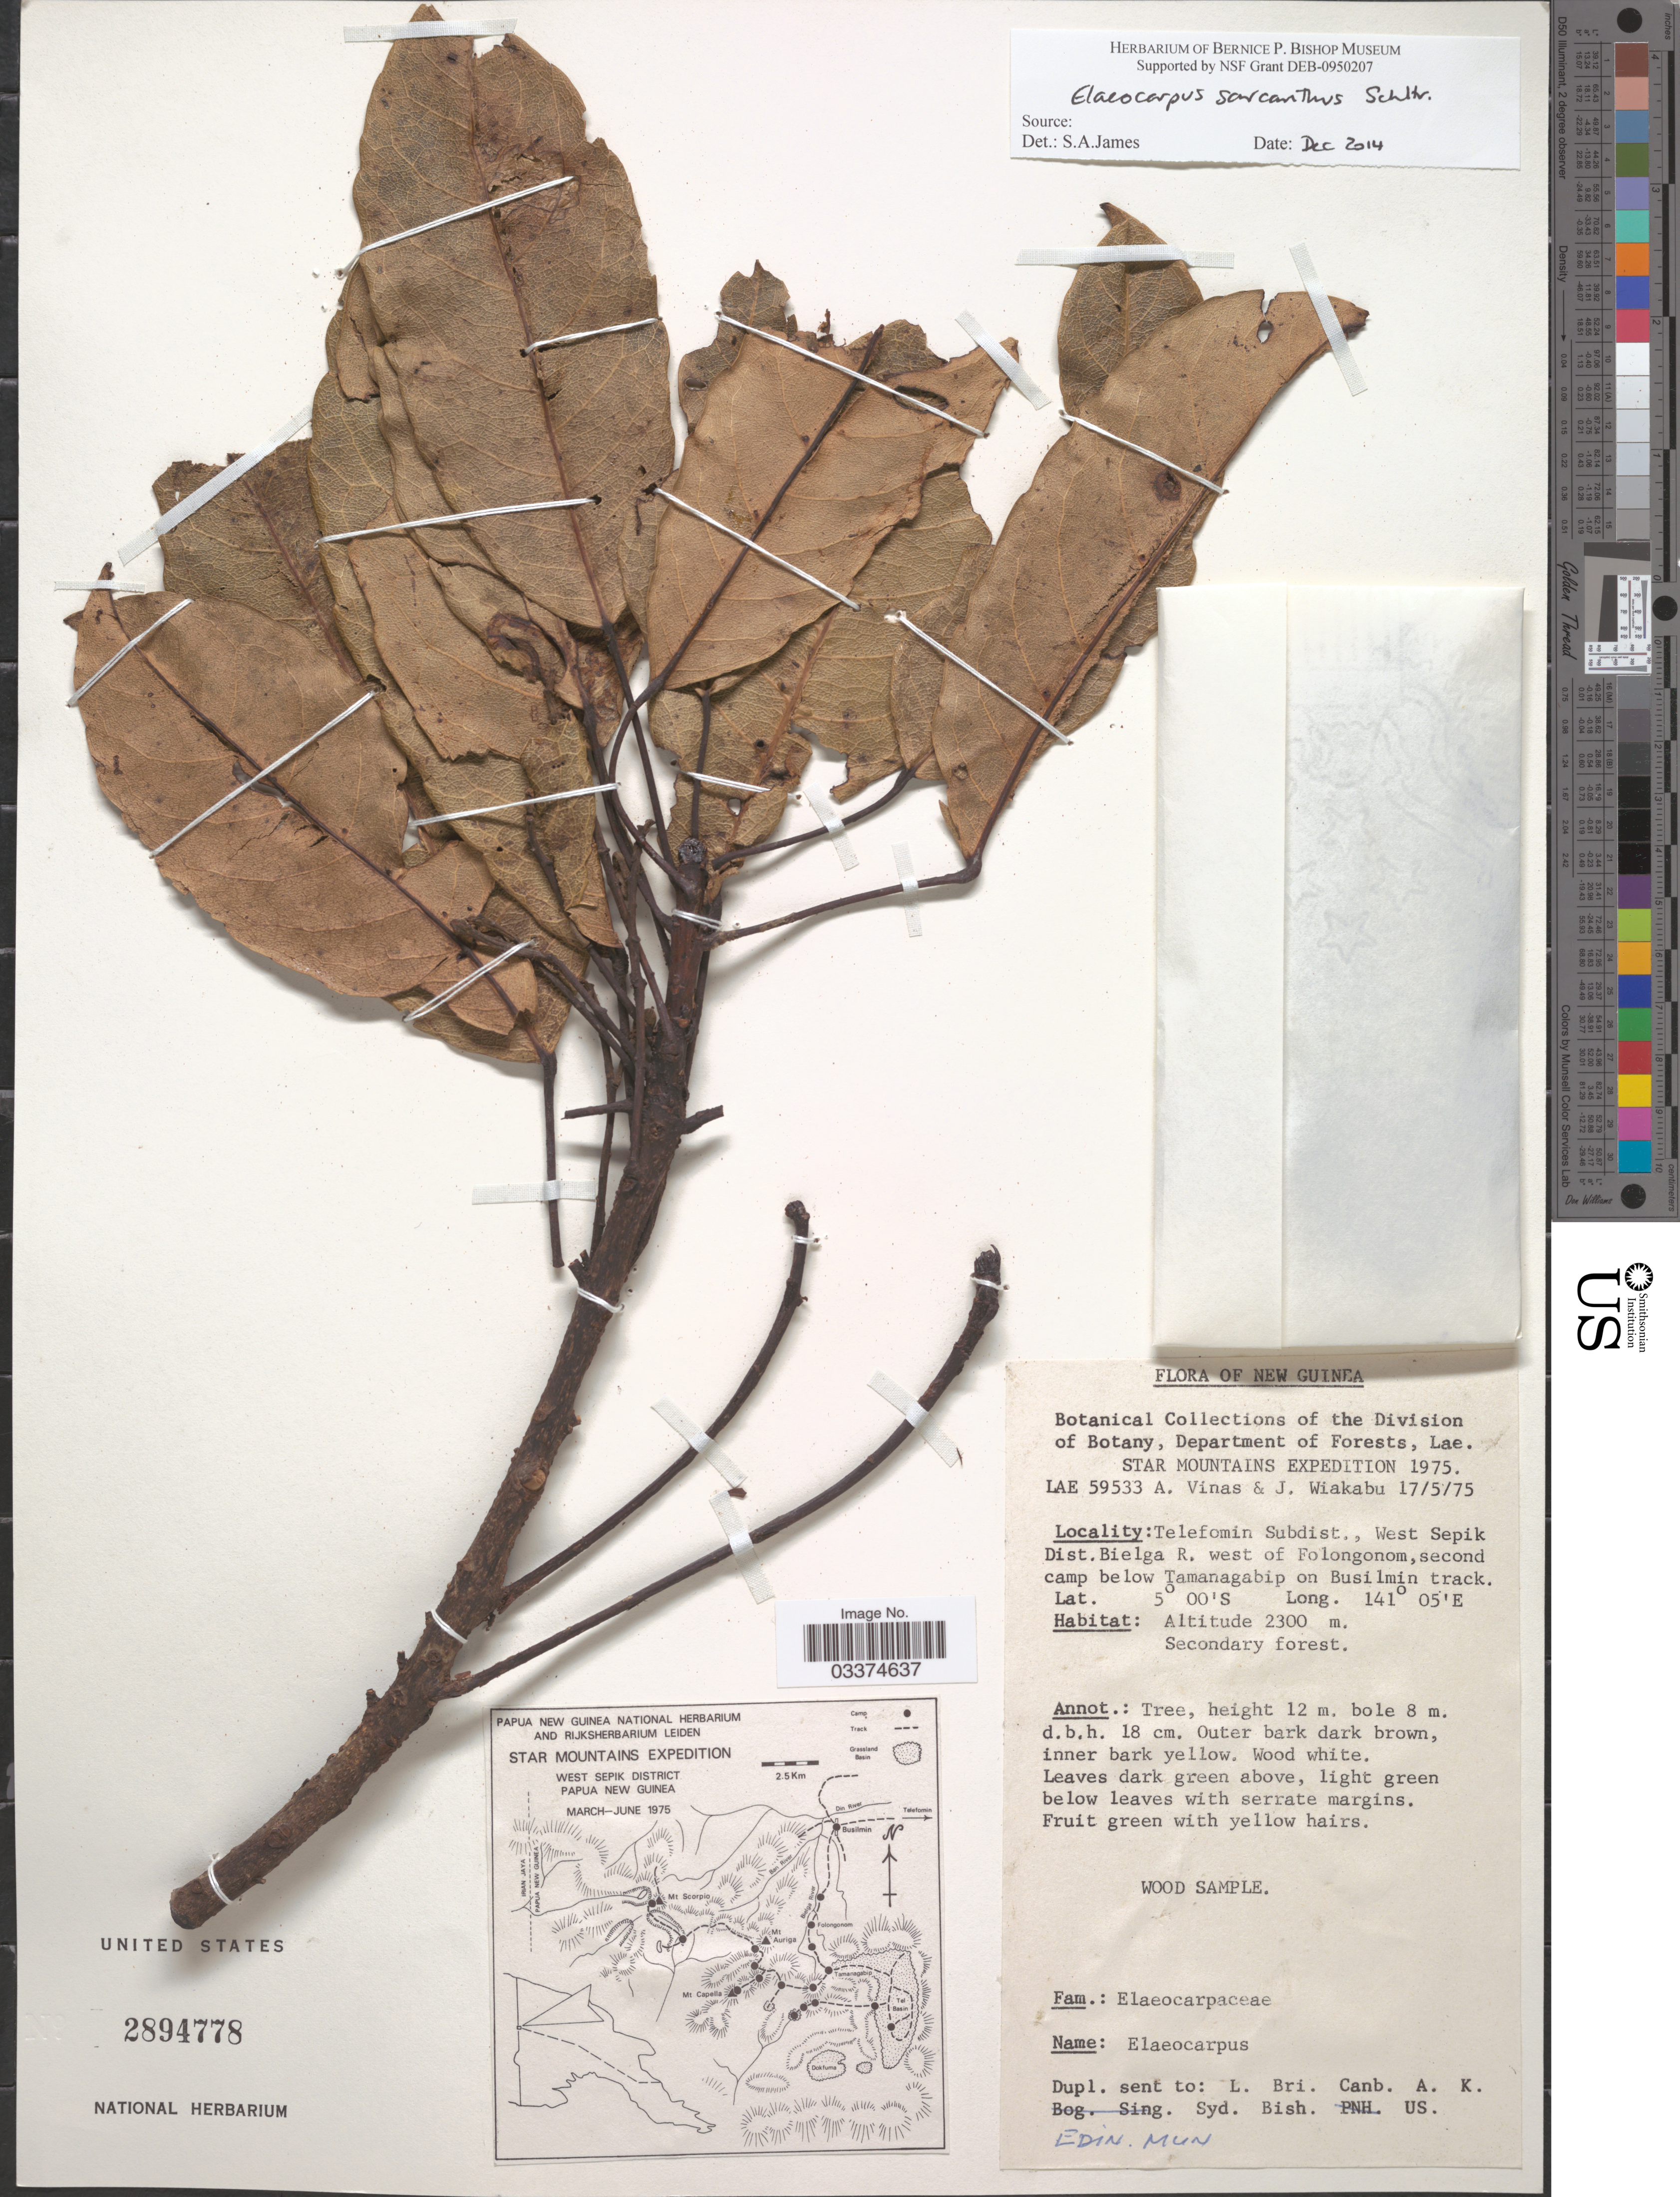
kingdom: Plantae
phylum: Tracheophyta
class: Magnoliopsida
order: Oxalidales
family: Elaeocarpaceae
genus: Elaeocarpus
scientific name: Elaeocarpus sarcanthus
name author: Schltr.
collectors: A. Vinas & J. Wiakabu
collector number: LAE59533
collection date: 1975-05-17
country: Papua New Guinea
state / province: Sandaun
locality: New Guinea, Star Mountains, Telefomin Subdist., West Sepik Dist. Bielga R. west of Folongonom, second camp below Tamanagabip on Busilmin track.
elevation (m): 2300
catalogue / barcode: US 2894778